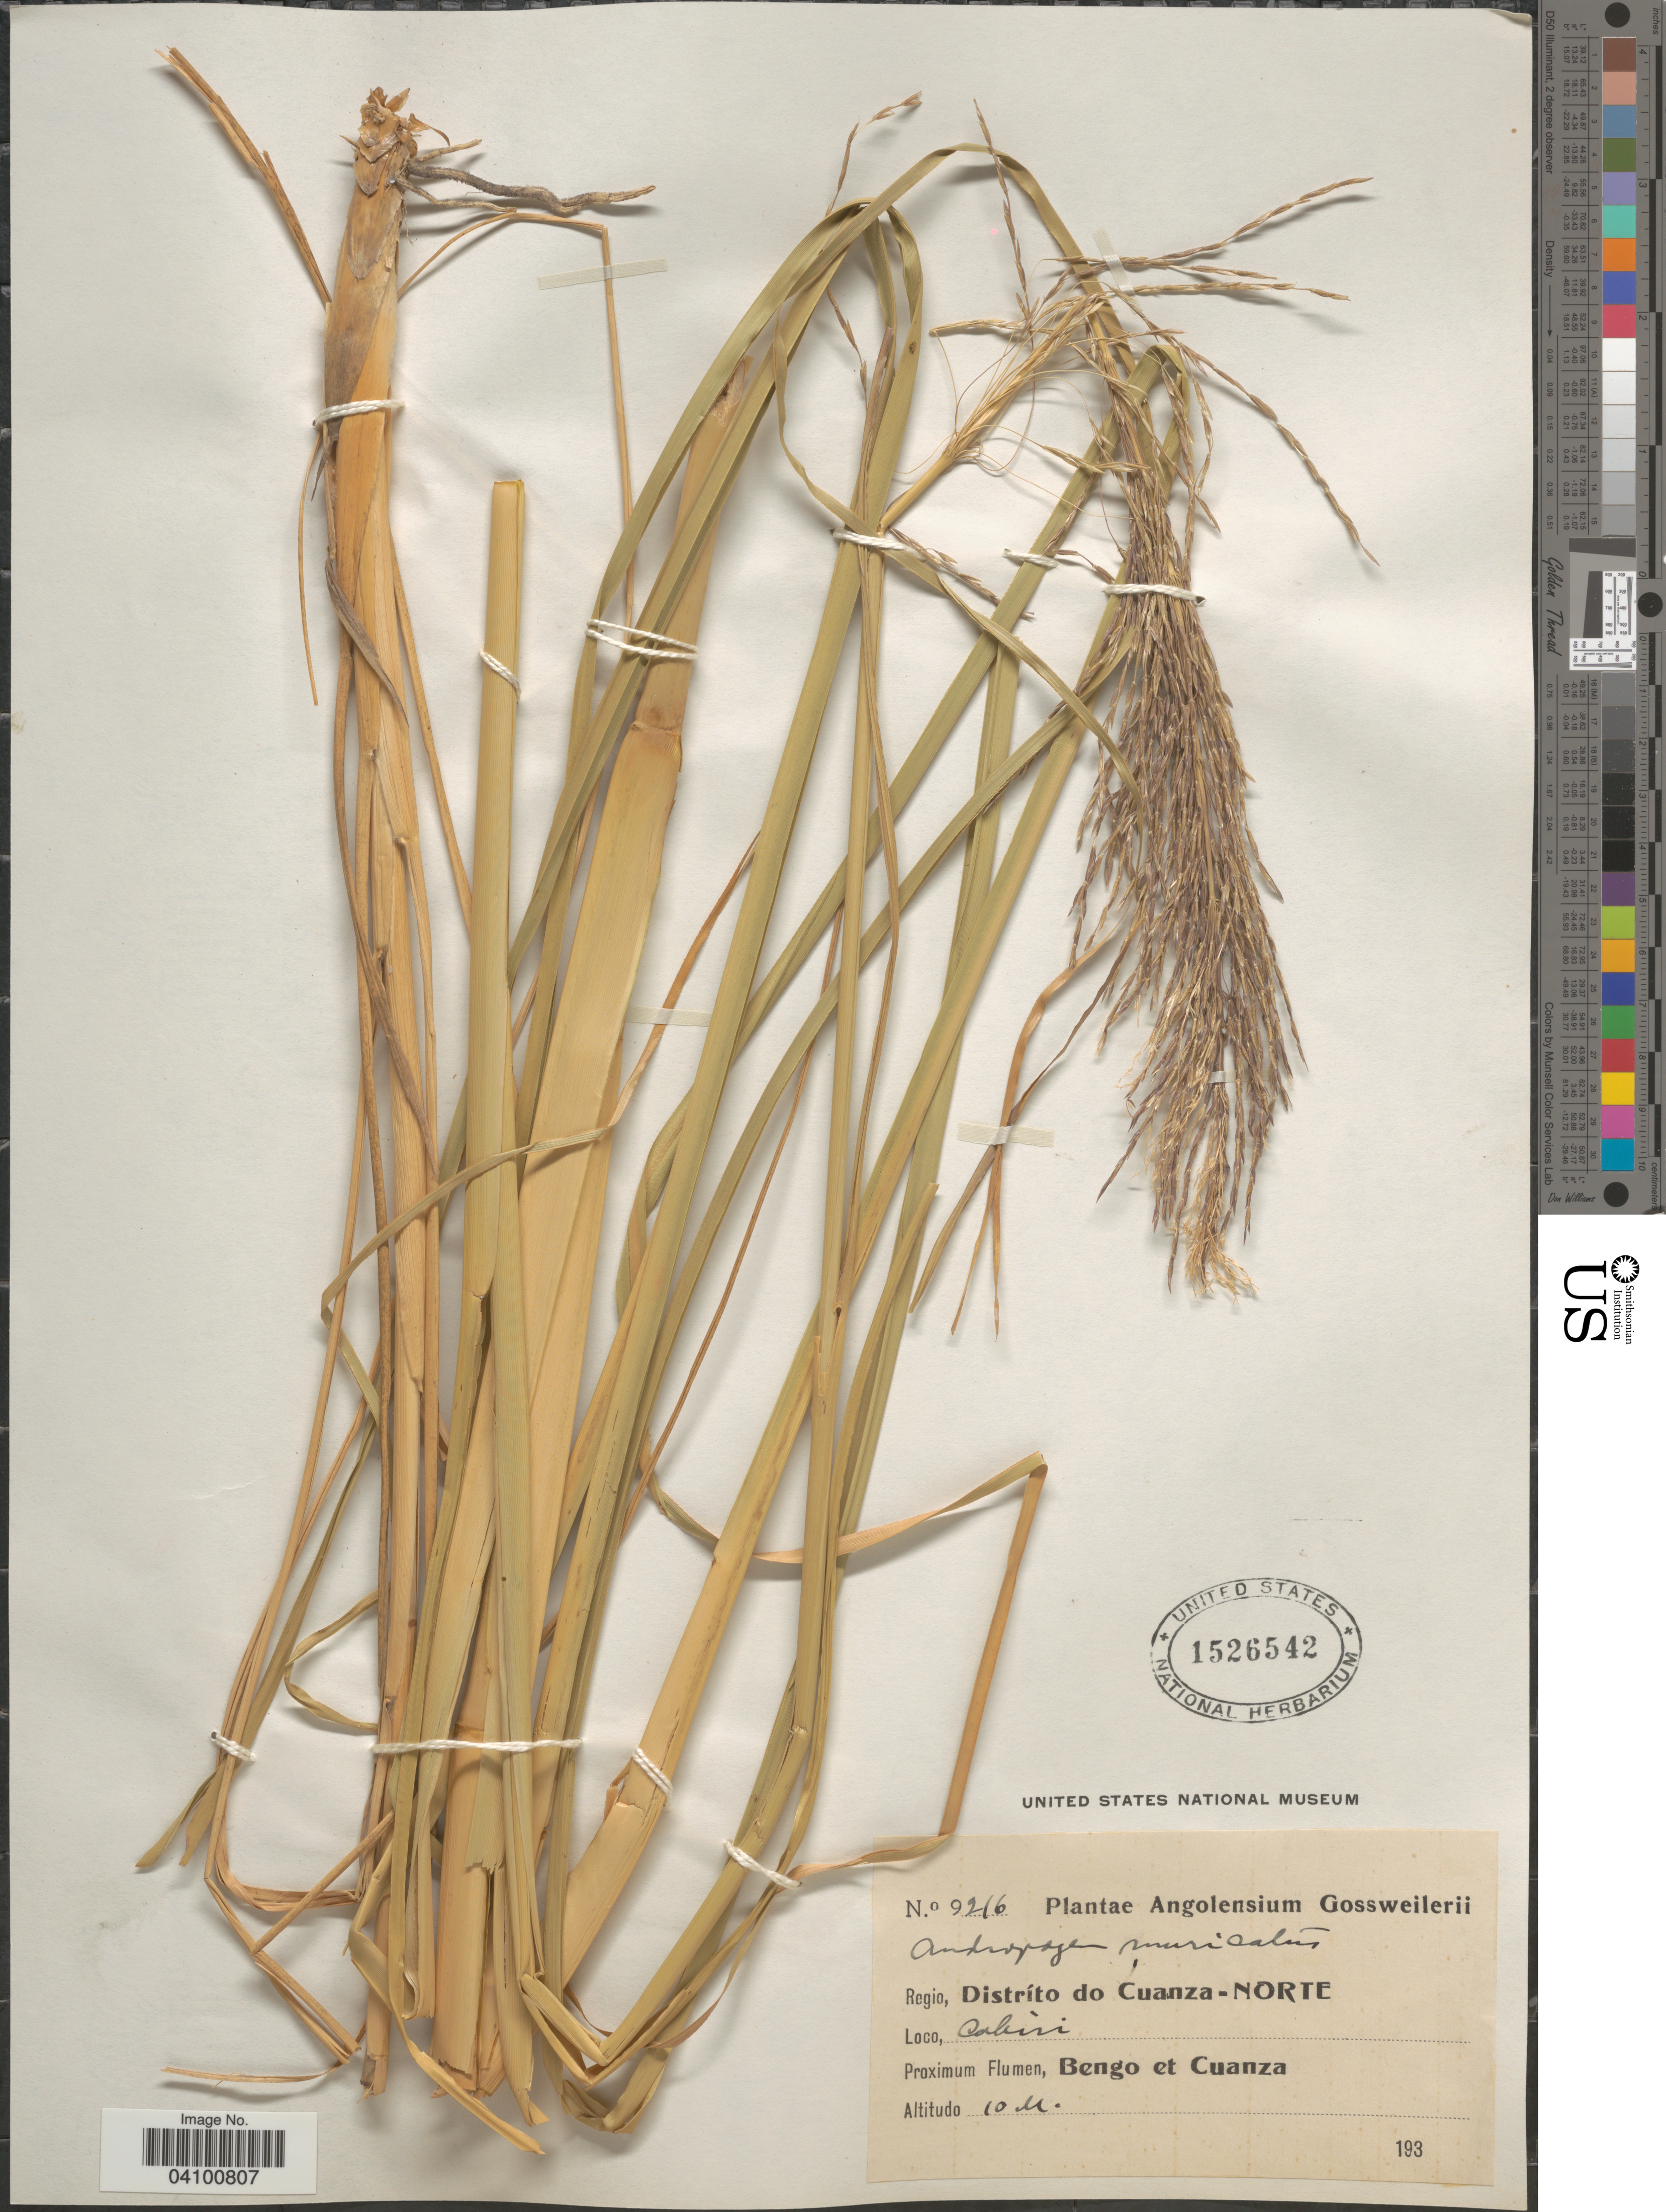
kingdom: Plantae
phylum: Tracheophyta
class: Liliopsida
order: Poales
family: Poaceae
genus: Chrysopogon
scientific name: Chrysopogon nigritanus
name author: (Benth.) Veldkamp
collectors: -. Gossweiler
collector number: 9216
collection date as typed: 193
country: Angola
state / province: Cuanza Norte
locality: Angolensium. Regio, Distríto do Cuanza-Norte. Cahiri. Proximum Flumen, Bengo et Cuanza.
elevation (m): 10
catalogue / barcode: US 1526542